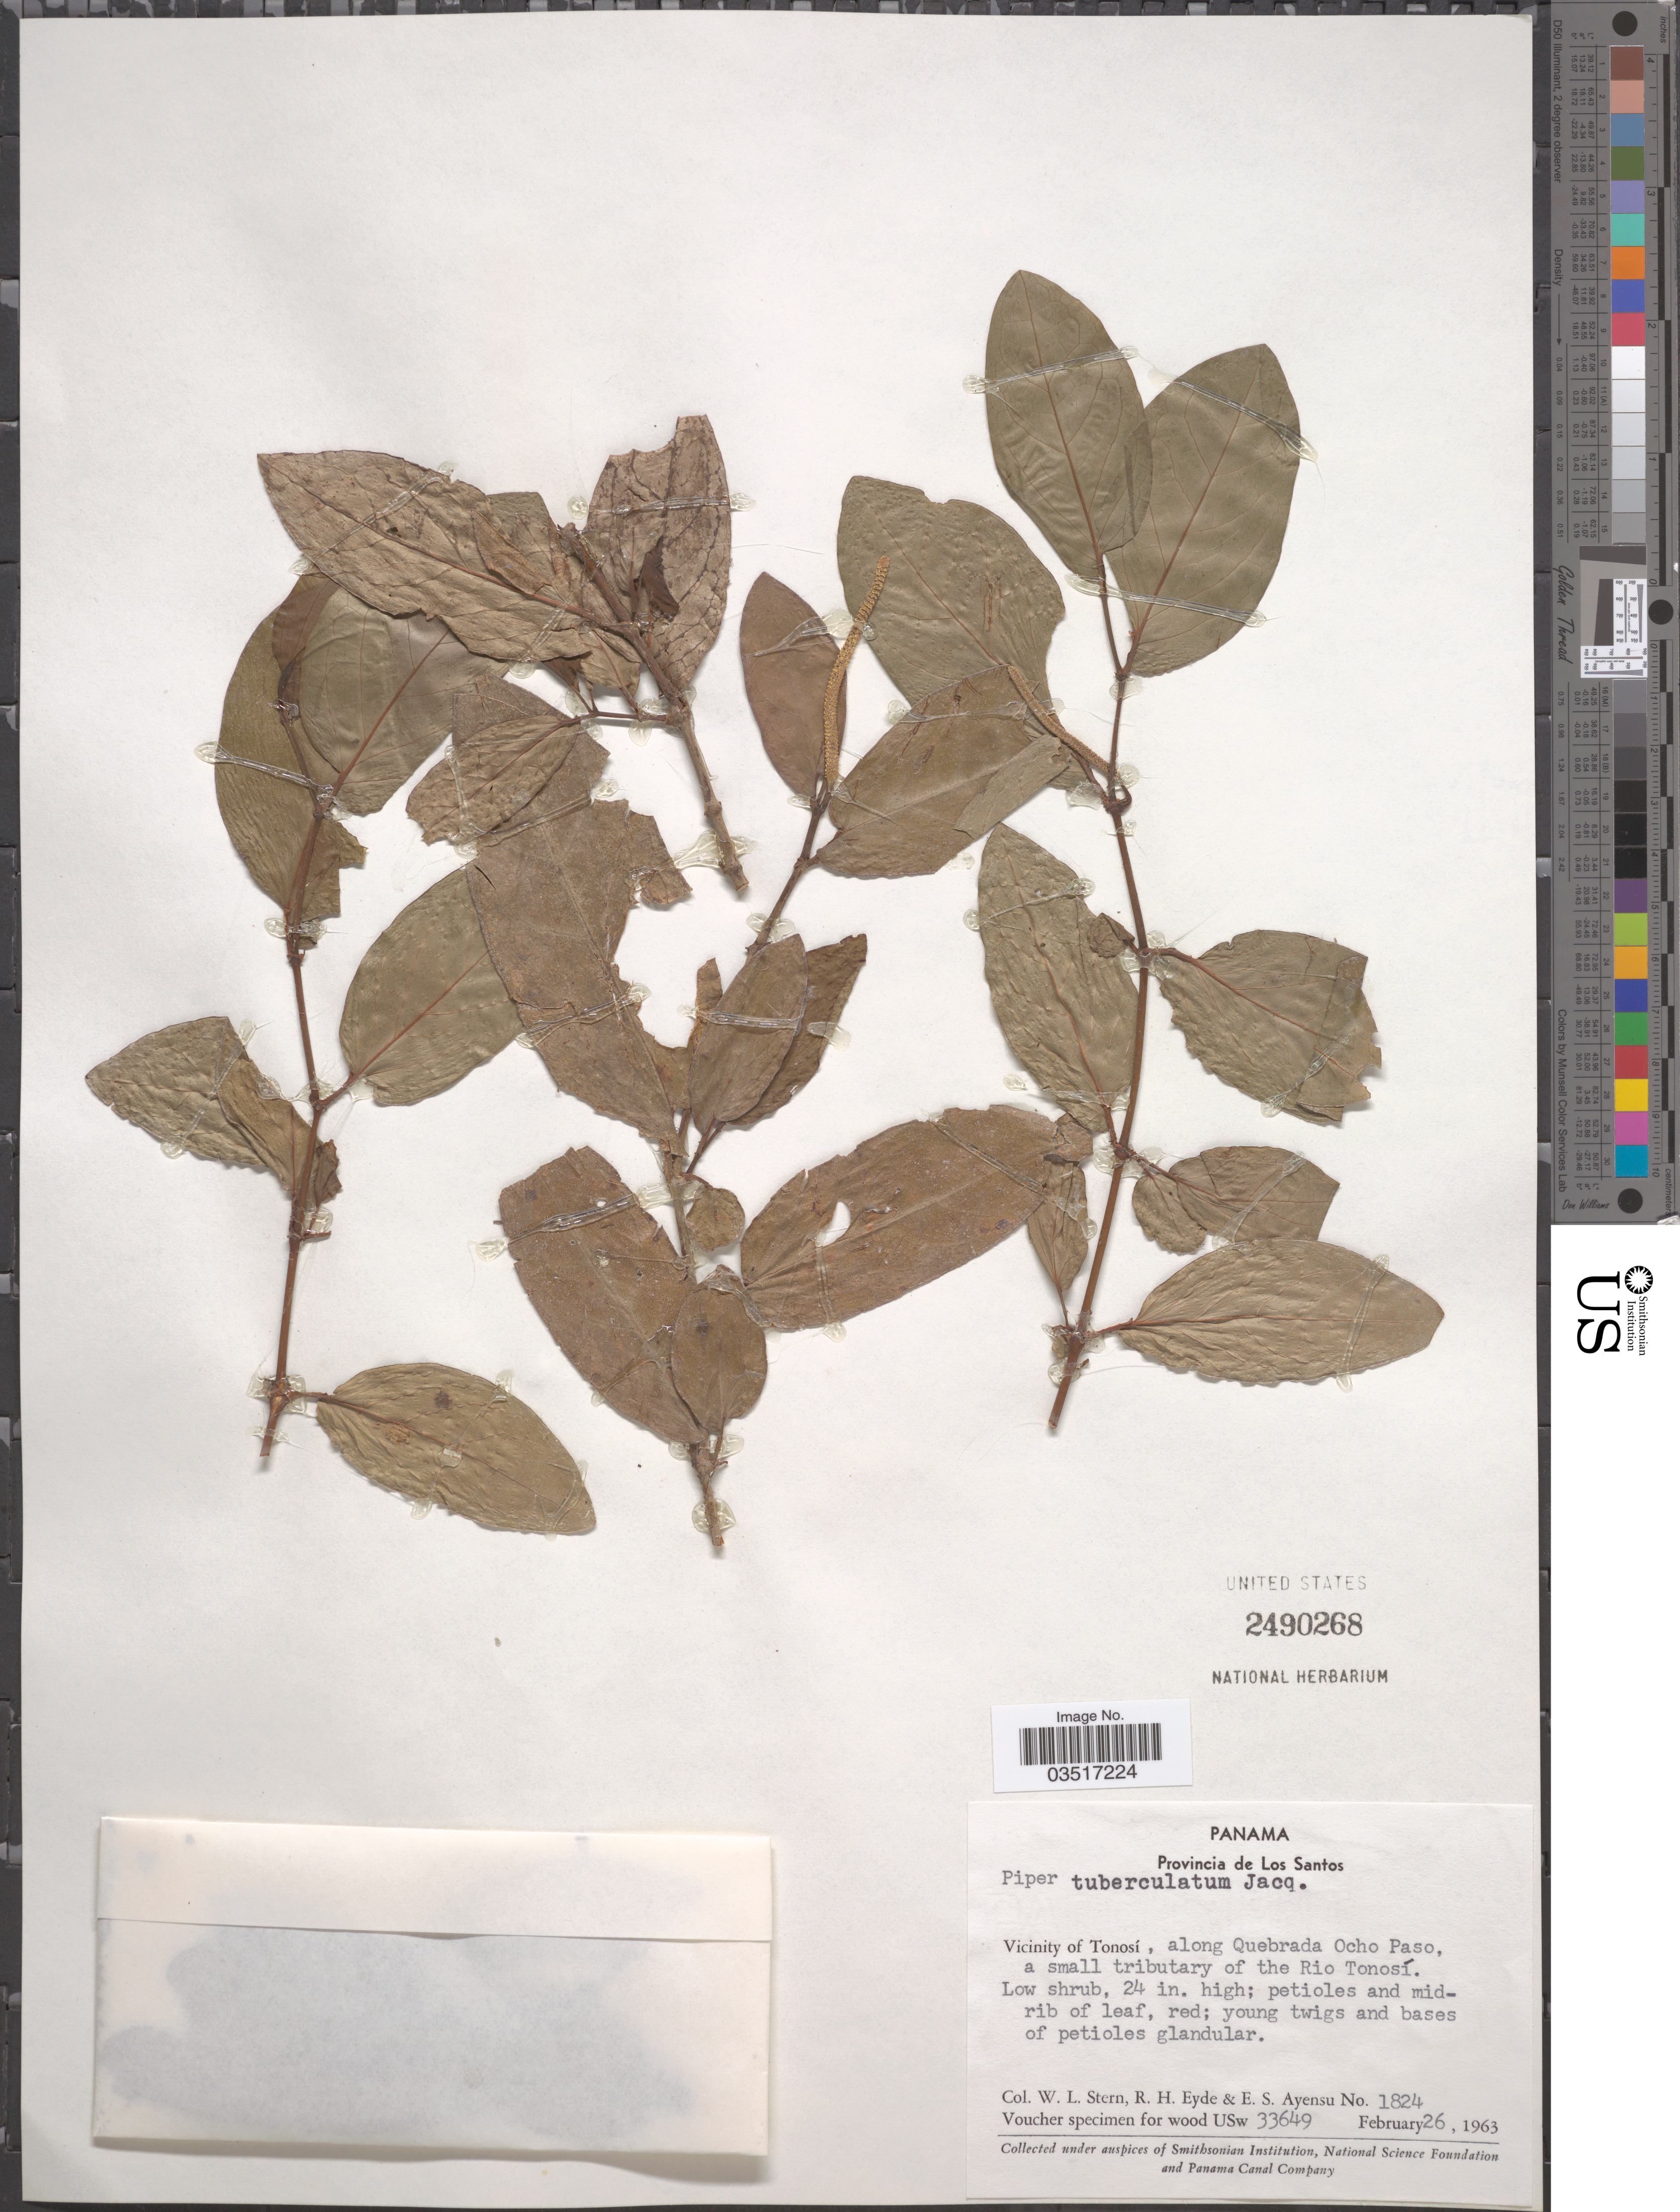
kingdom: Plantae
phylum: Tracheophyta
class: Magnoliopsida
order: Piperales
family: Piperaceae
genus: Piper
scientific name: Piper tuberculatum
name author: Jacq.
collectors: W. L. Stern, R. H. Eyde & E. S. Ayensu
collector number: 1824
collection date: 1963-02-26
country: Panama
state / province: Los Santos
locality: Vicinity of Tonosí, along Quebrada Ocho Paso, a small tributary of the Rio Tonosí.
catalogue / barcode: US 2490268